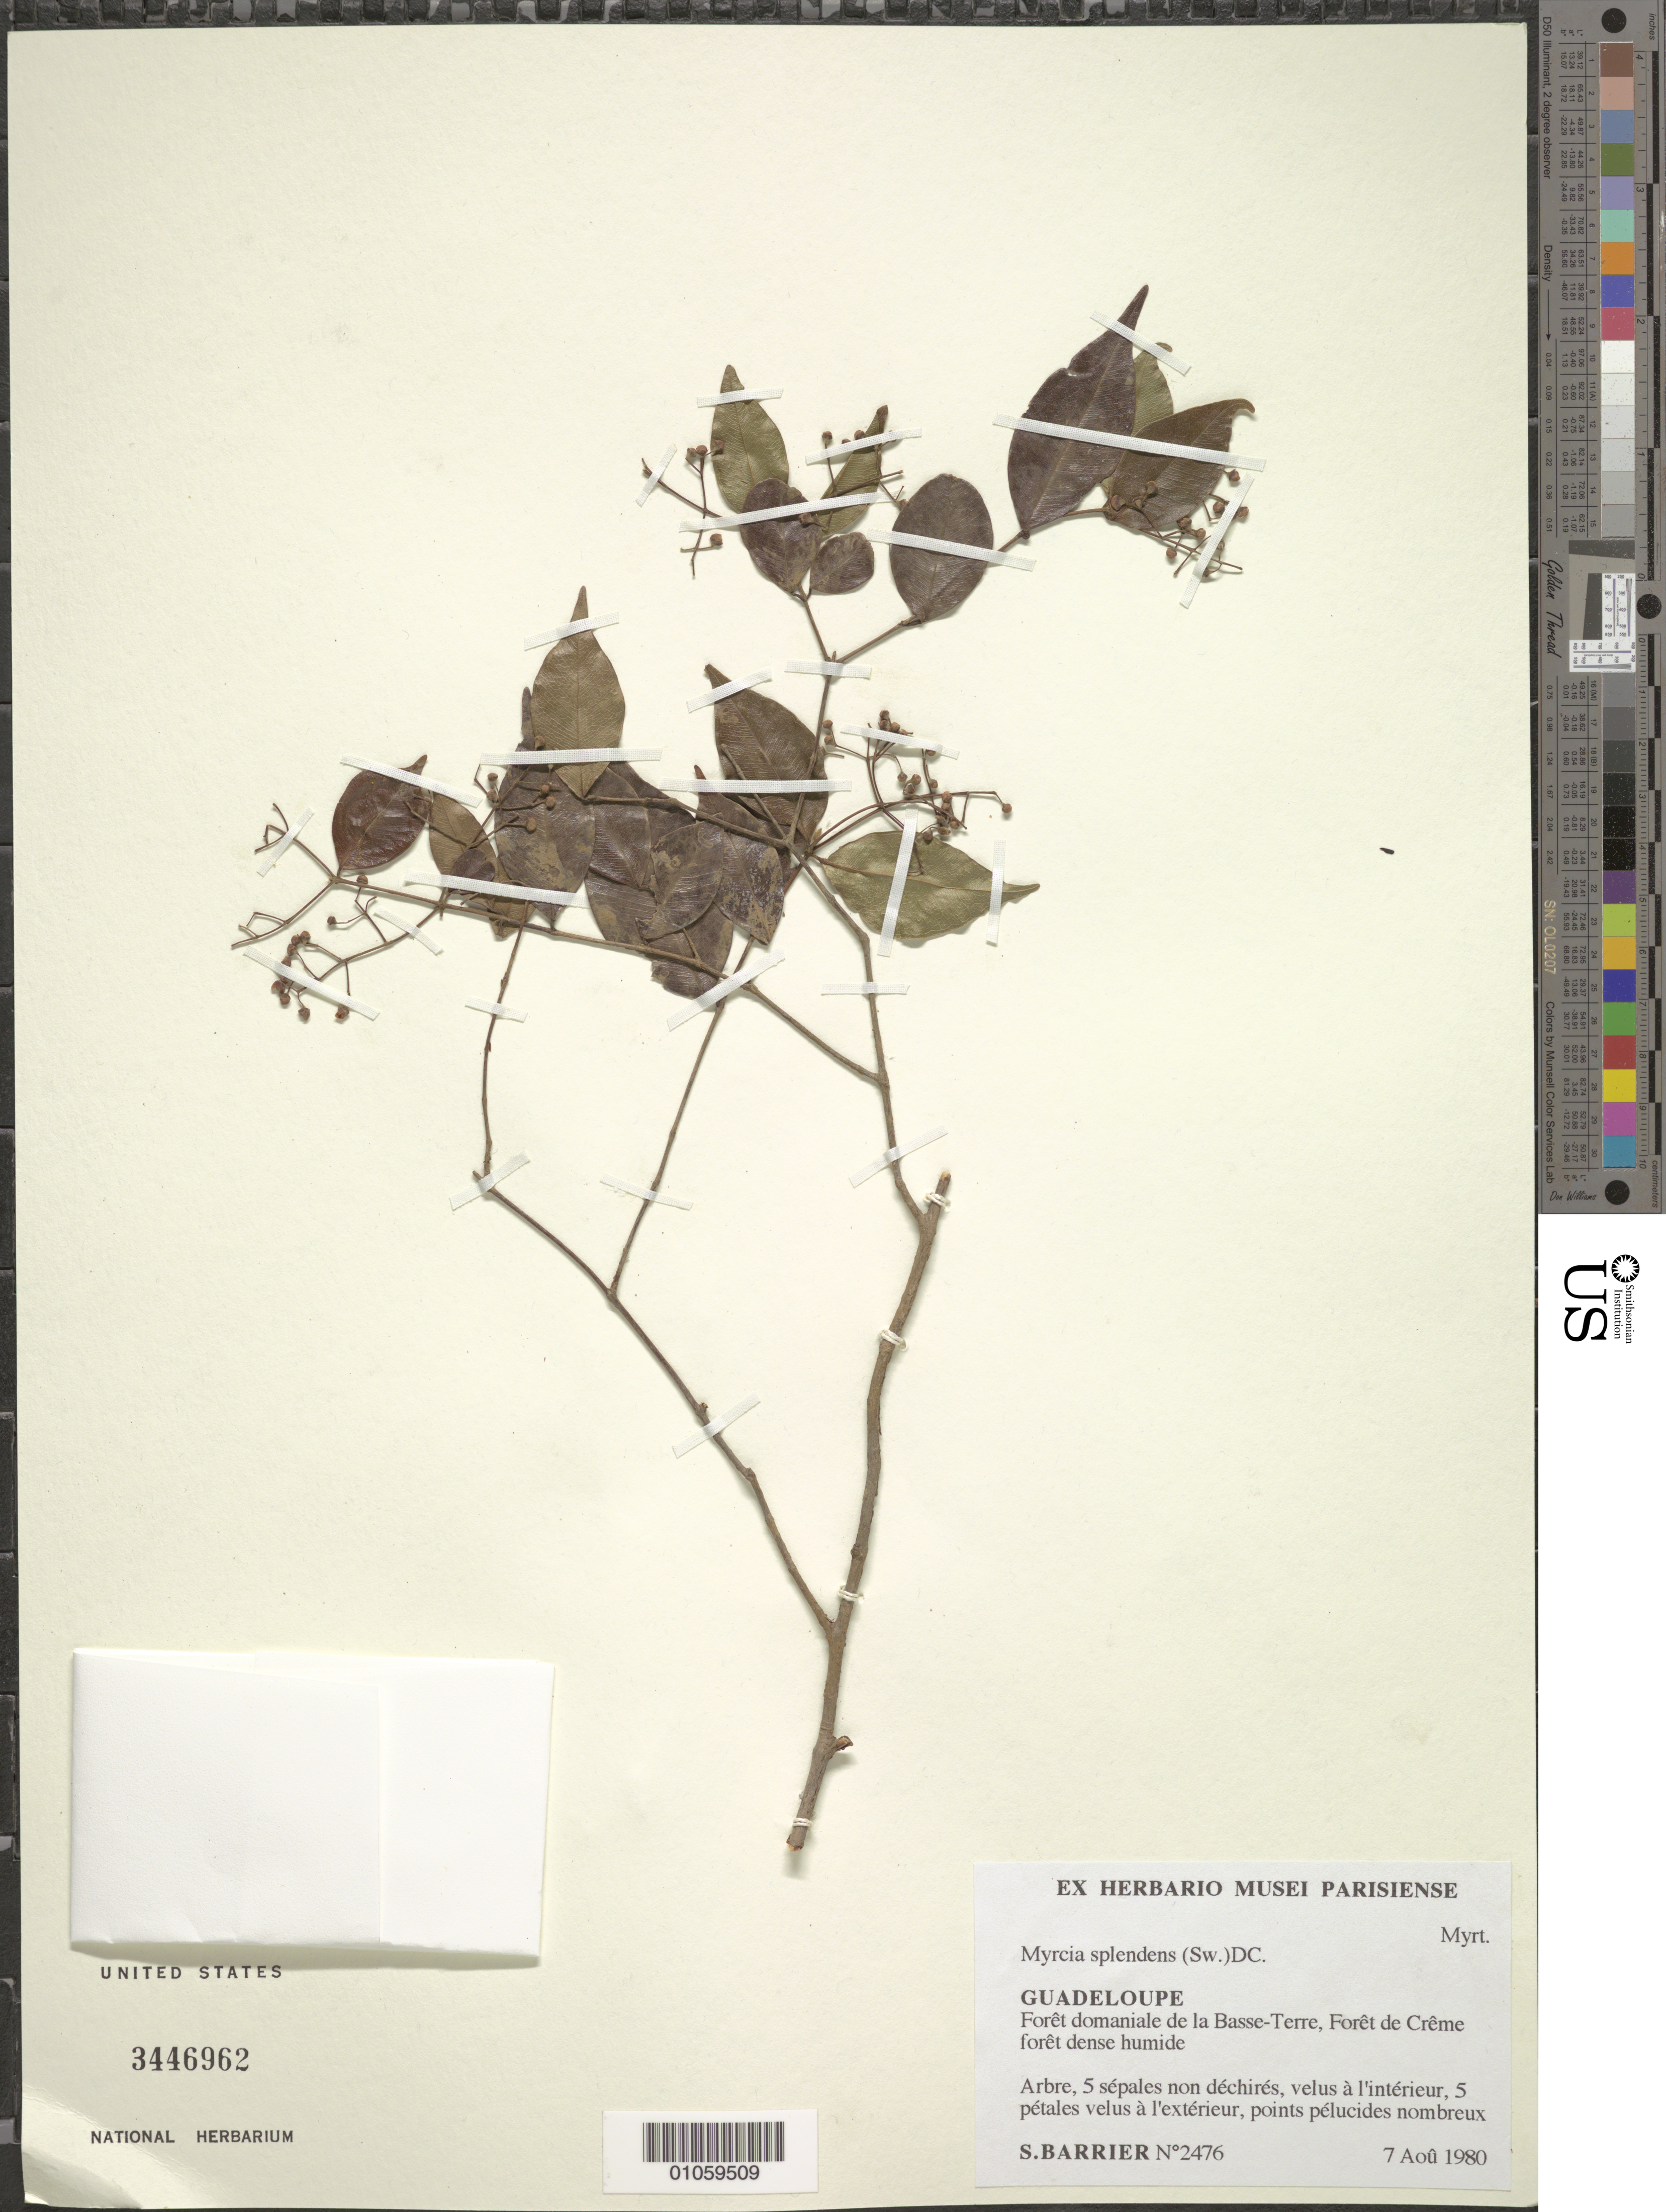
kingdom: Plantae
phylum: Tracheophyta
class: Magnoliopsida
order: Myrtales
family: Myrtaceae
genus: Myrcia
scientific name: Myrcia splendens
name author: (Sw.) DC.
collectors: S. Barrier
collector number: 2476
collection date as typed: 07 Aug 1980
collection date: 1980-08-07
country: Guadeloupe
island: Basse Terre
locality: Forêt de Creme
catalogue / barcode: US 3446962